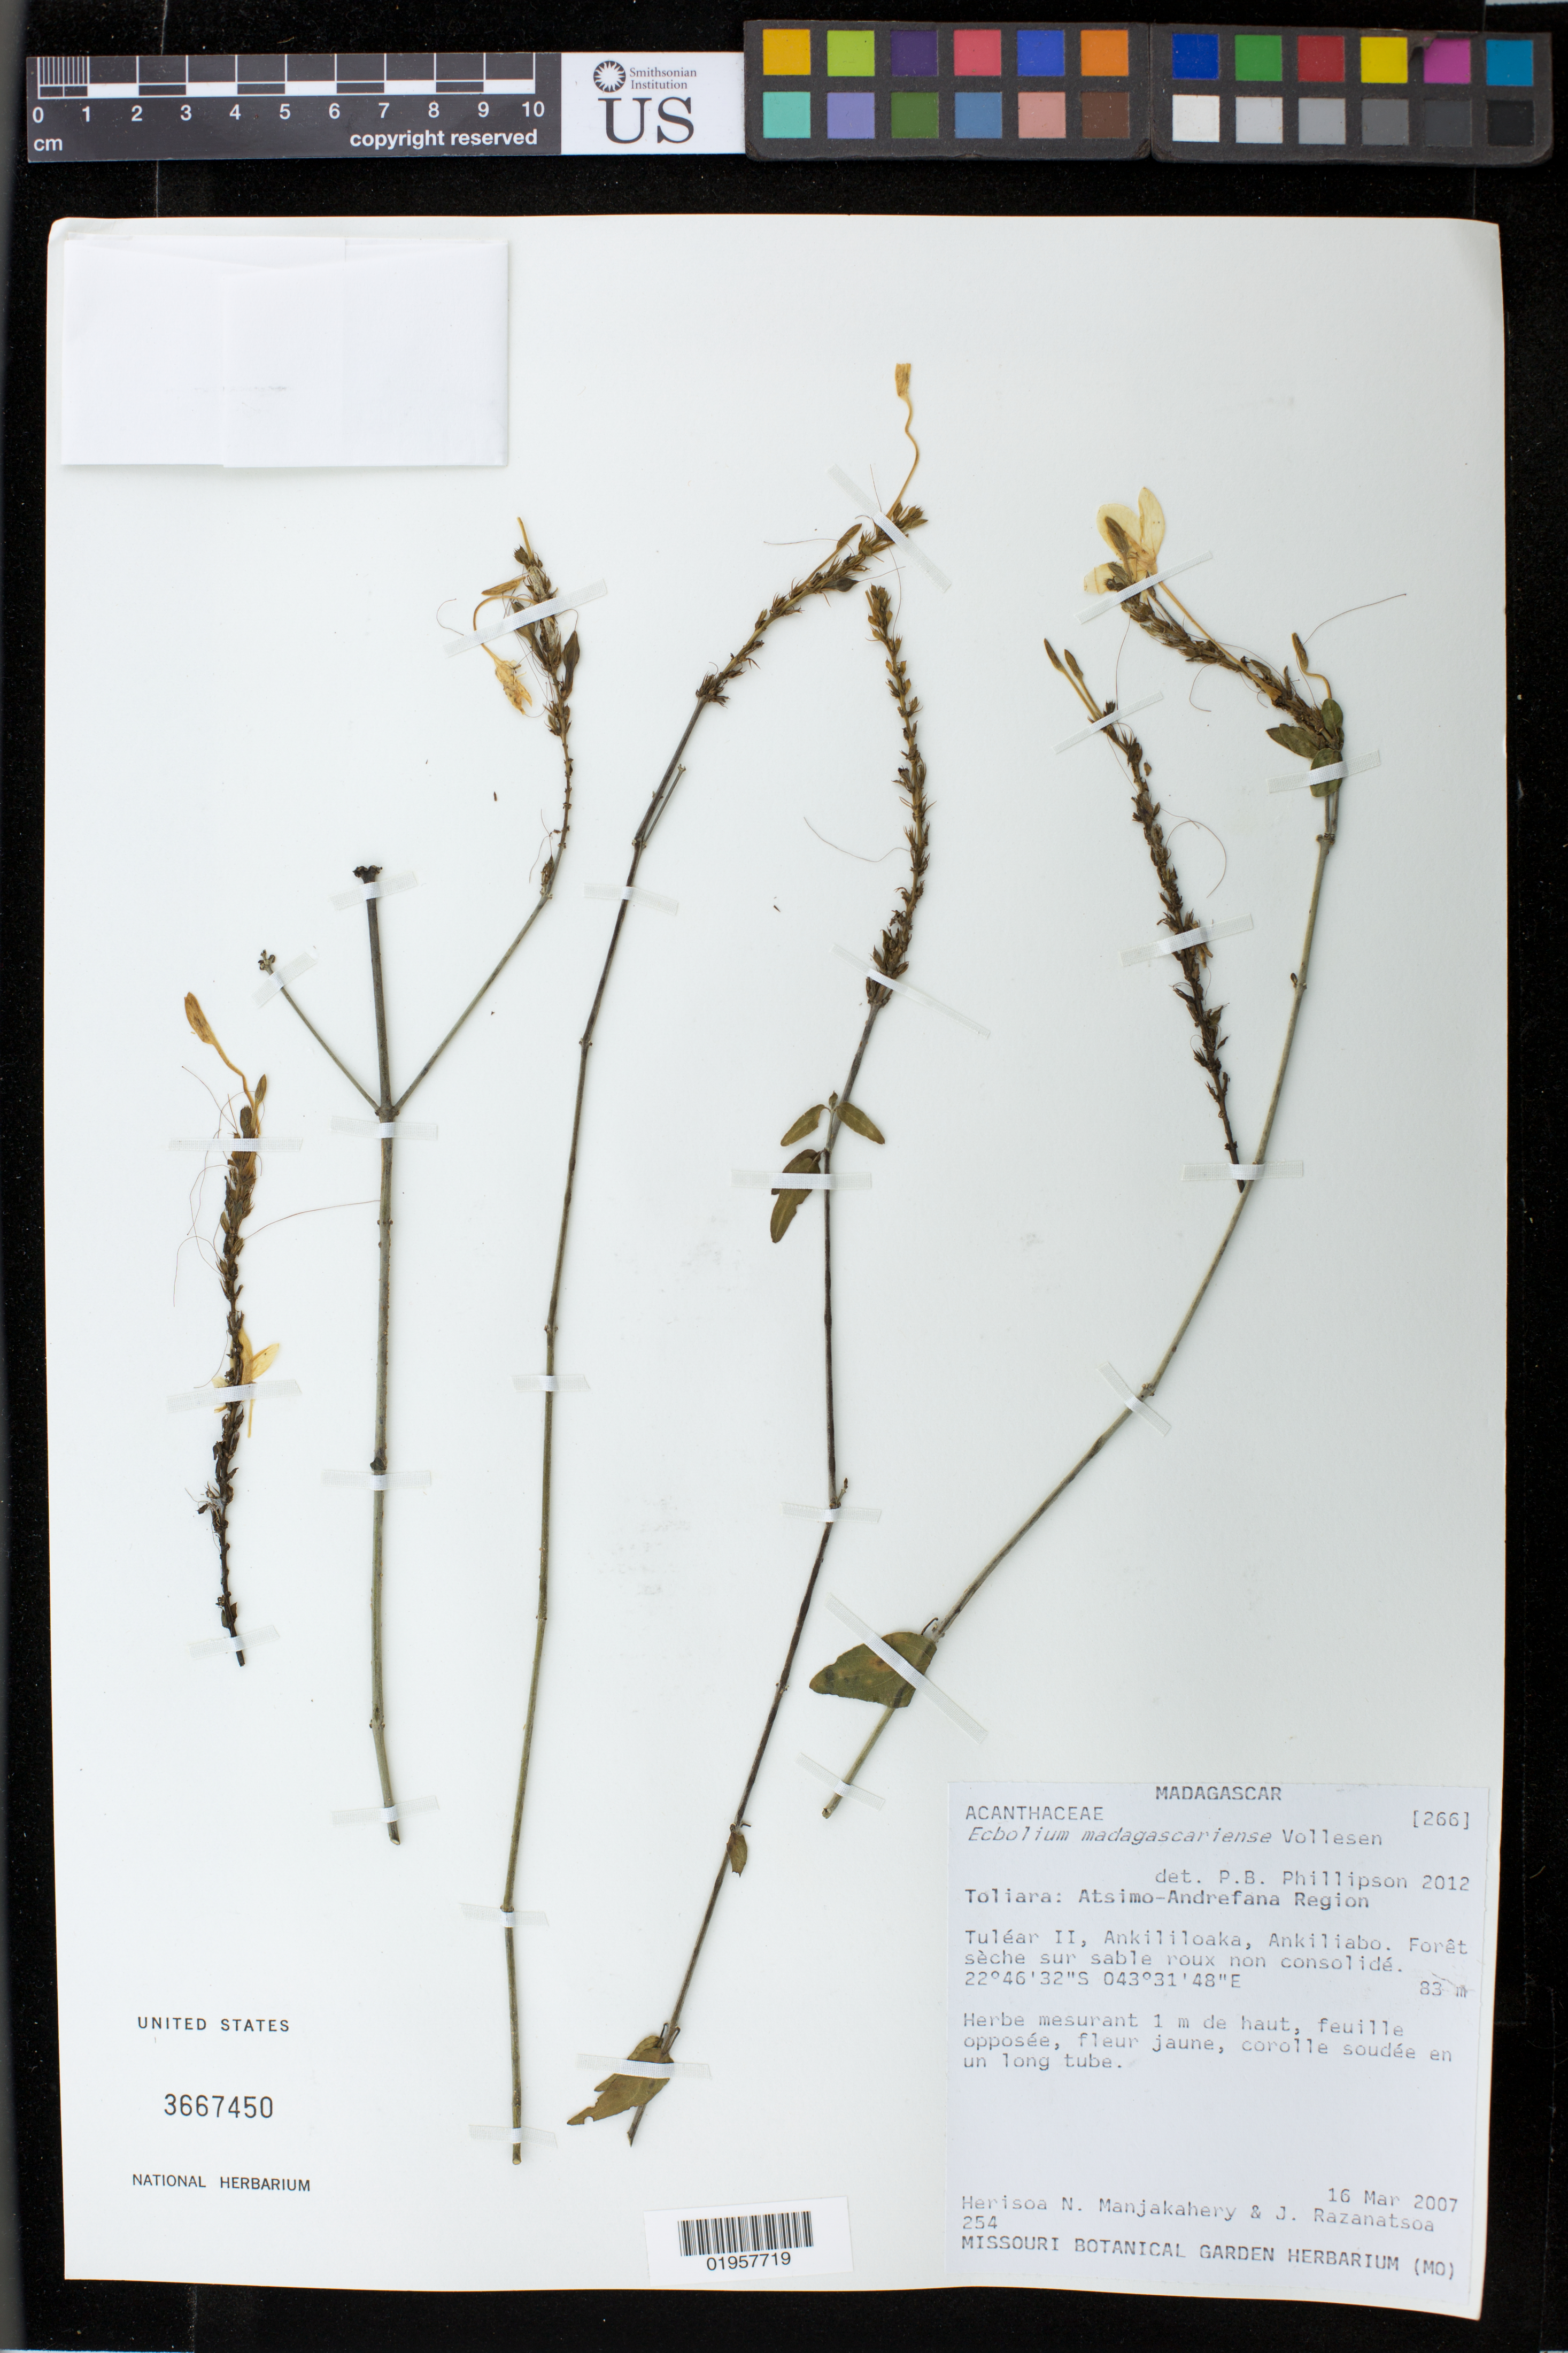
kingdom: Plantae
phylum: Tracheophyta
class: Magnoliopsida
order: Lamiales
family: Acanthaceae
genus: Ecbolium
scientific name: Ecbolium madagascariense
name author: Vollesen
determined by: Phillipson, P. B.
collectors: H. N. Manjakahery & J. Razanatsoa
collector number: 254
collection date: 2007-03-16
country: Madagascar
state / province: Atsimo-Andrefana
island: Madagascar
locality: Atsimo-Andrefana Region. Tuléar II, Ankililoaka, Ankiliabo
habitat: Forêt sèche sur sable roux non consolidé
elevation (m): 83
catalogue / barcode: US 3667450